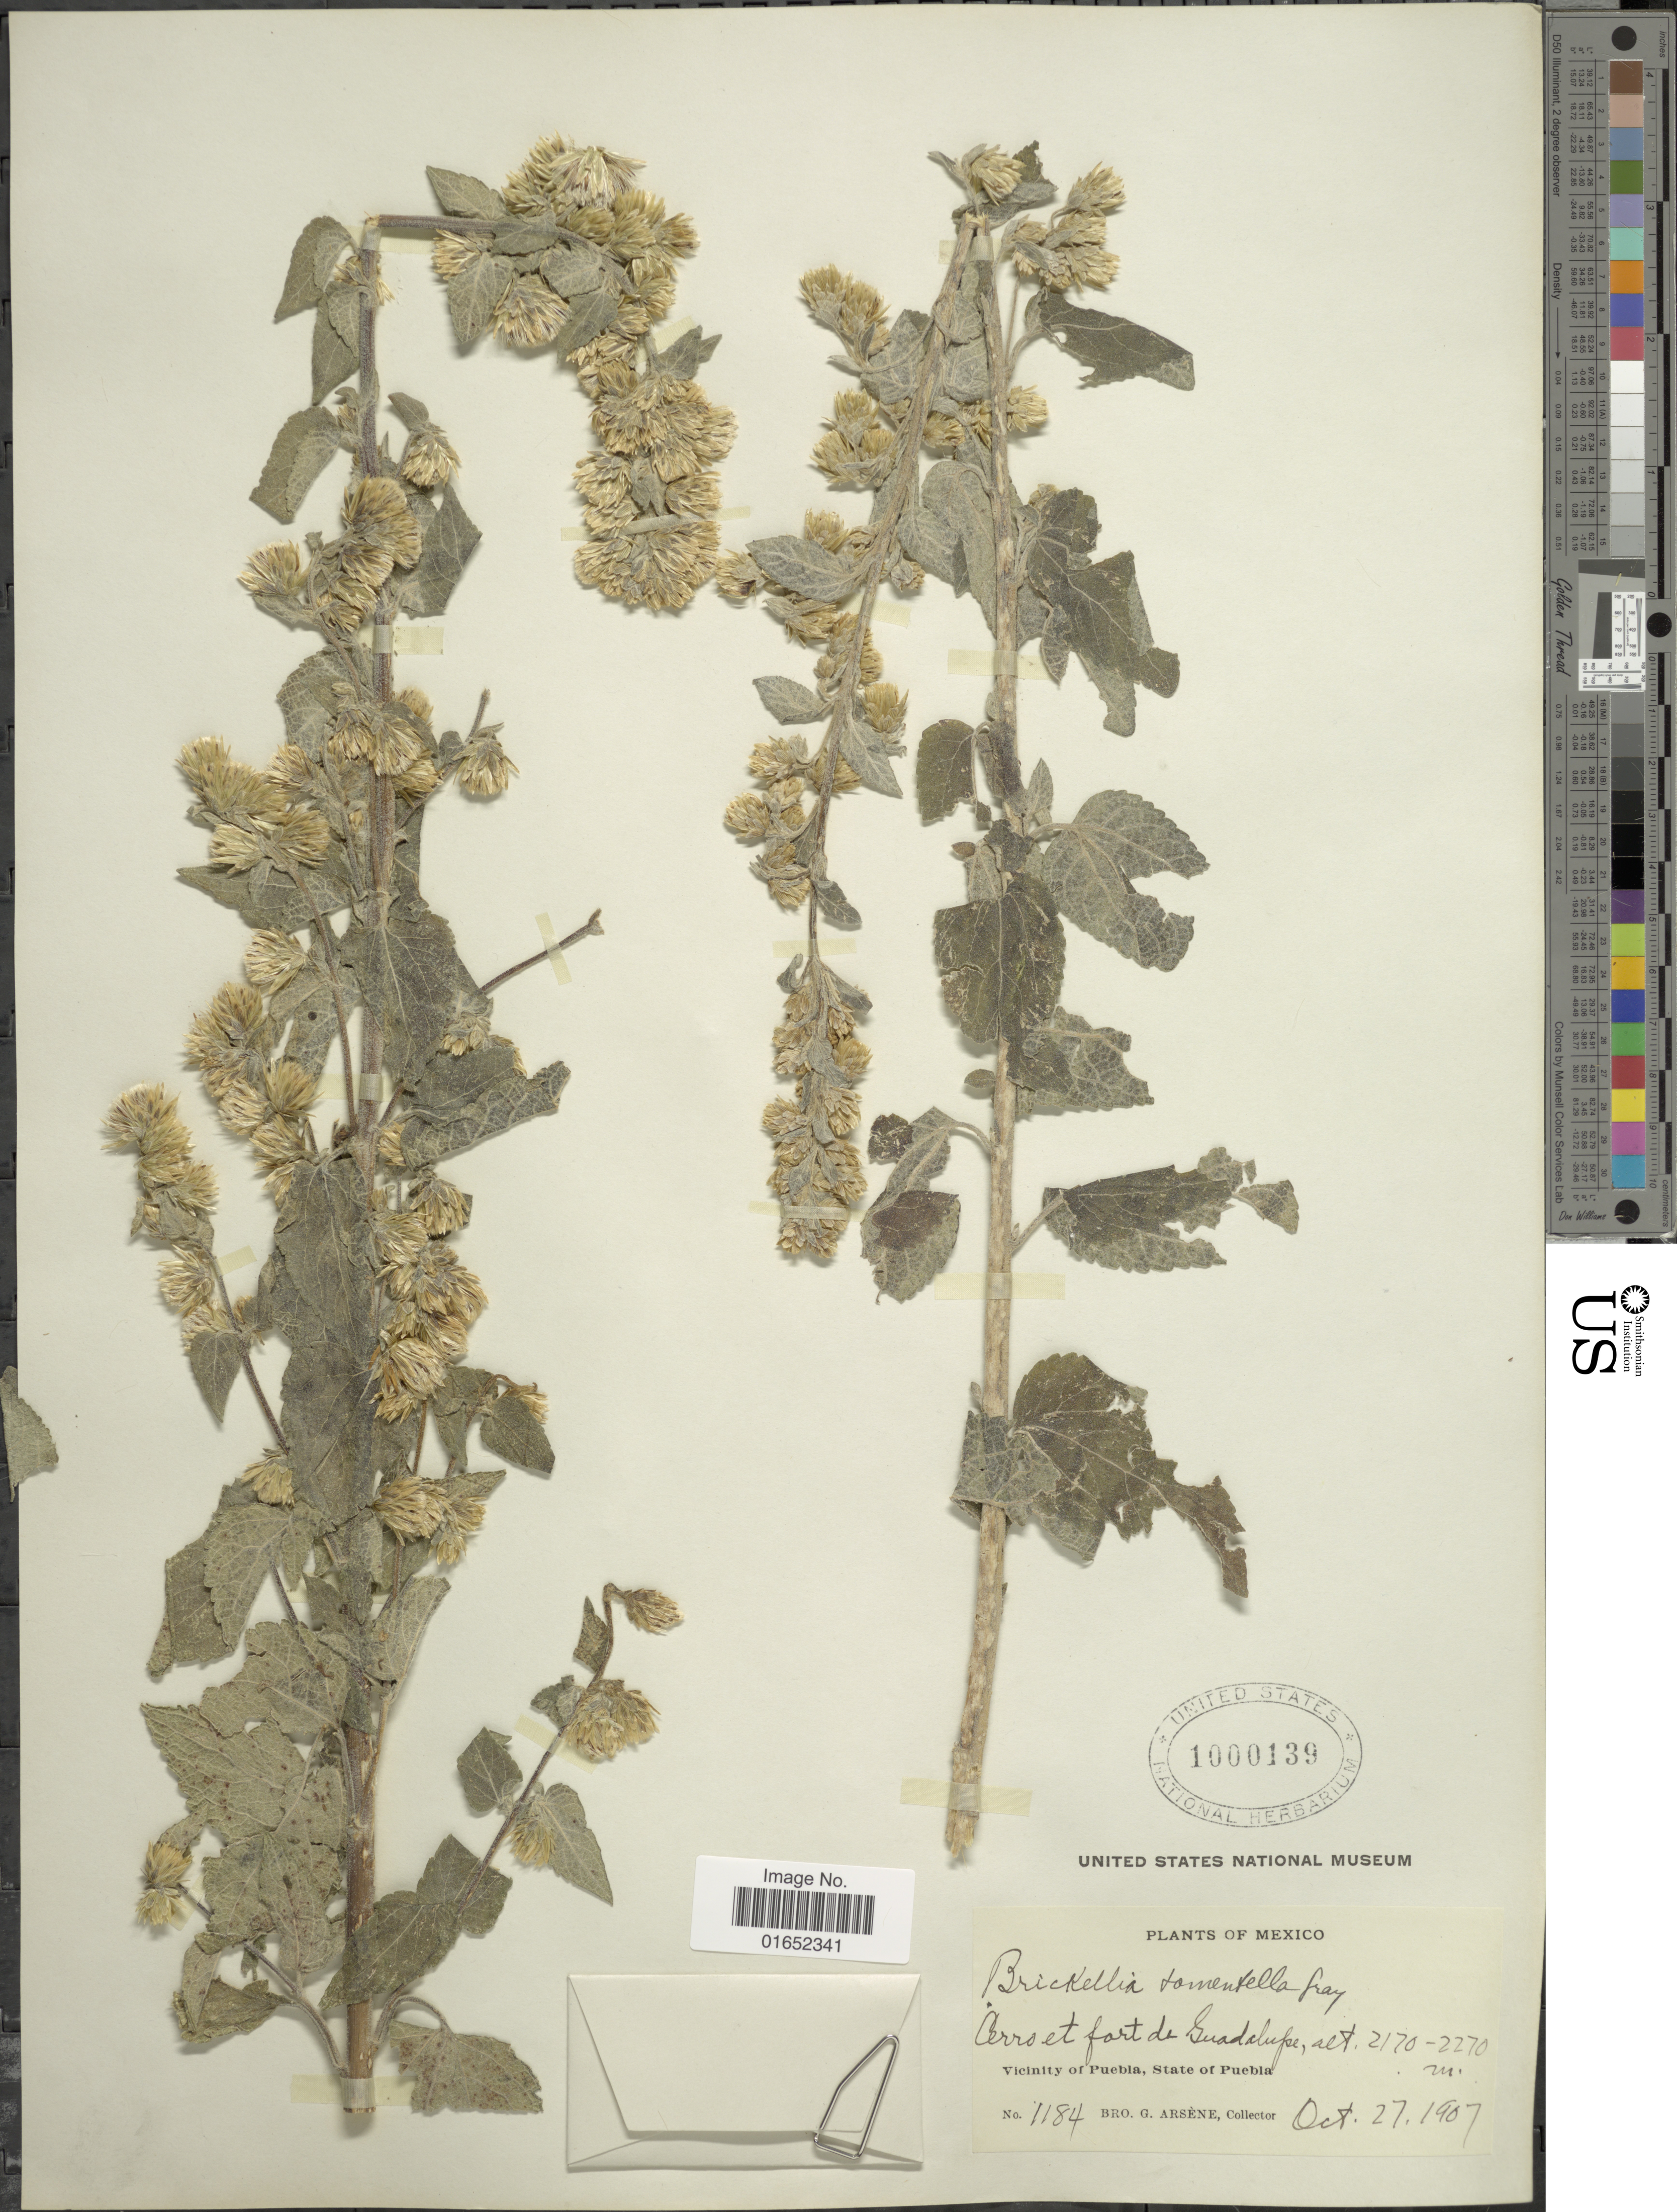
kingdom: Plantae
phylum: Tracheophyta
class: Magnoliopsida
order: Asterales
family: Asteraceae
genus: Brickellia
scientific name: Brickellia tomentella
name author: A. Gray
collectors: Bro. G. Arsène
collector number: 1184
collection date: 1907-10-27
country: Mexico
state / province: Puebla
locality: Cerro et fort de Guadalupe, Vicinity of Puebla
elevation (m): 2170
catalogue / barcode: US 1000139